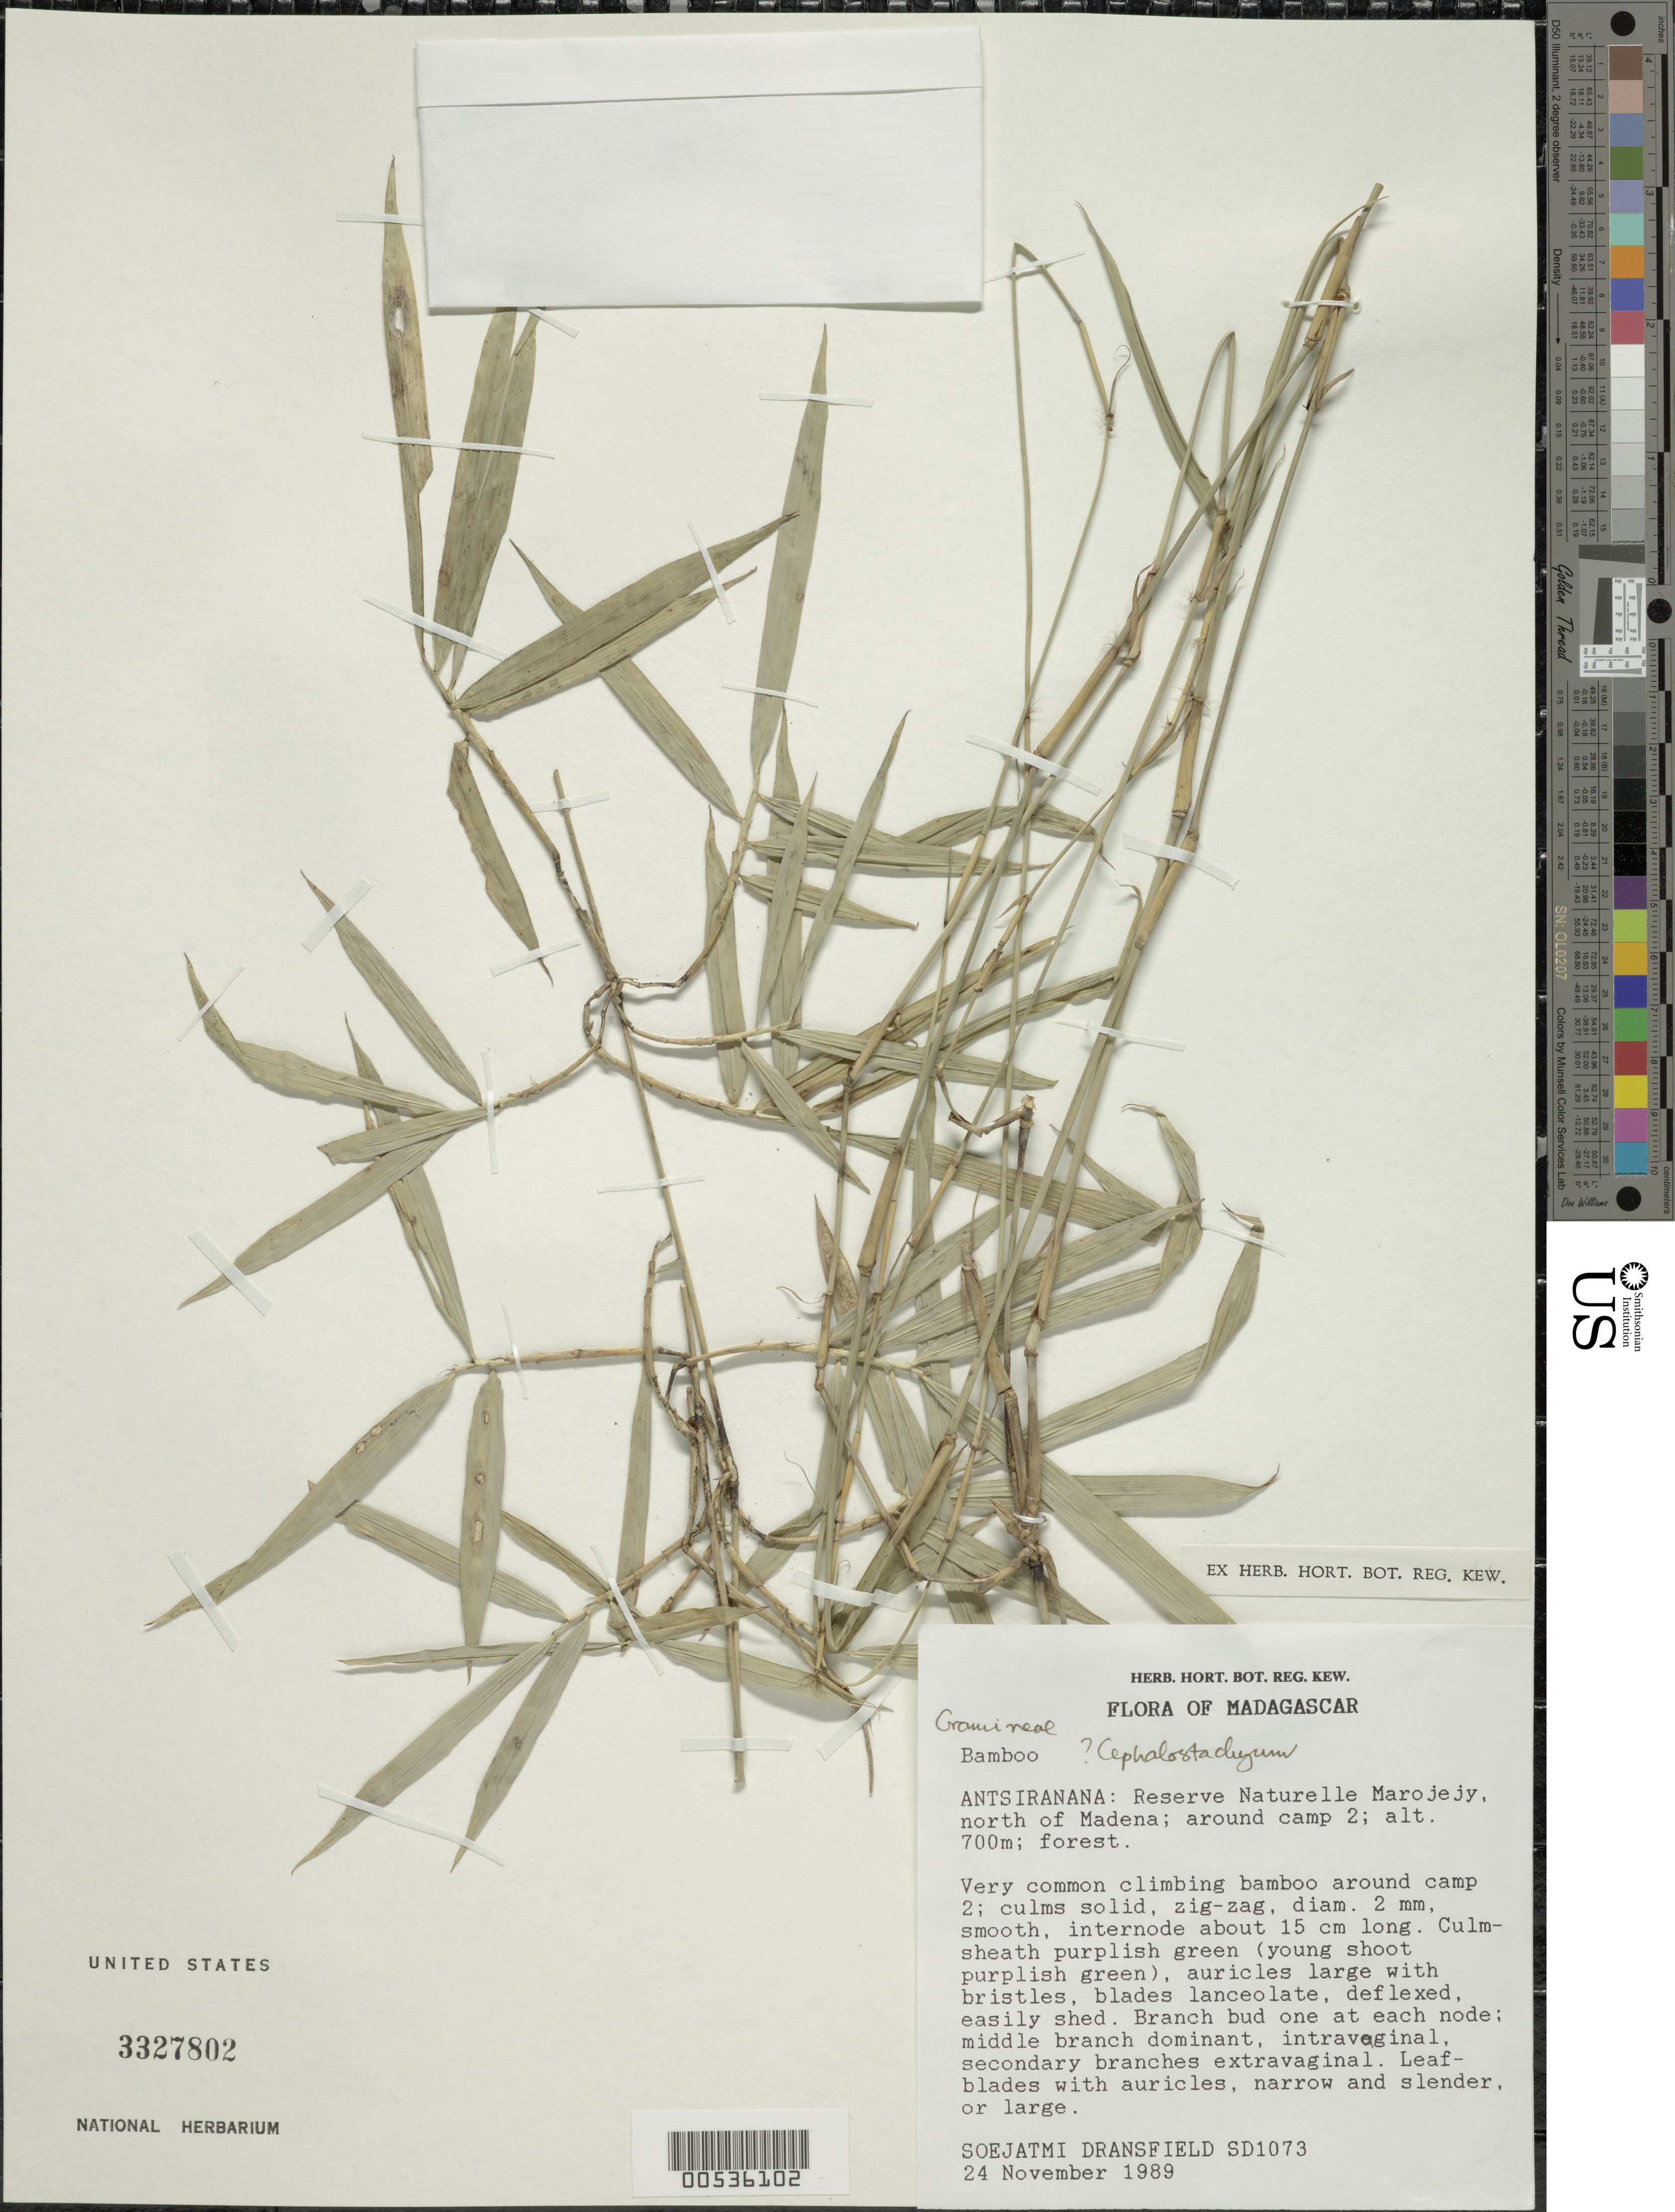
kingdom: Plantae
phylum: Tracheophyta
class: Liliopsida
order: Poales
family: Poaceae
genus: Cephalostachyum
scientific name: Cephalostachyum sp.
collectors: S. Dransfield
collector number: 1073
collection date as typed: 24 Nov 1989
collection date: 1989-11-24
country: Madagascar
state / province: Sava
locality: Marojejy natural reserve, n of madena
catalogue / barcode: US 3327802